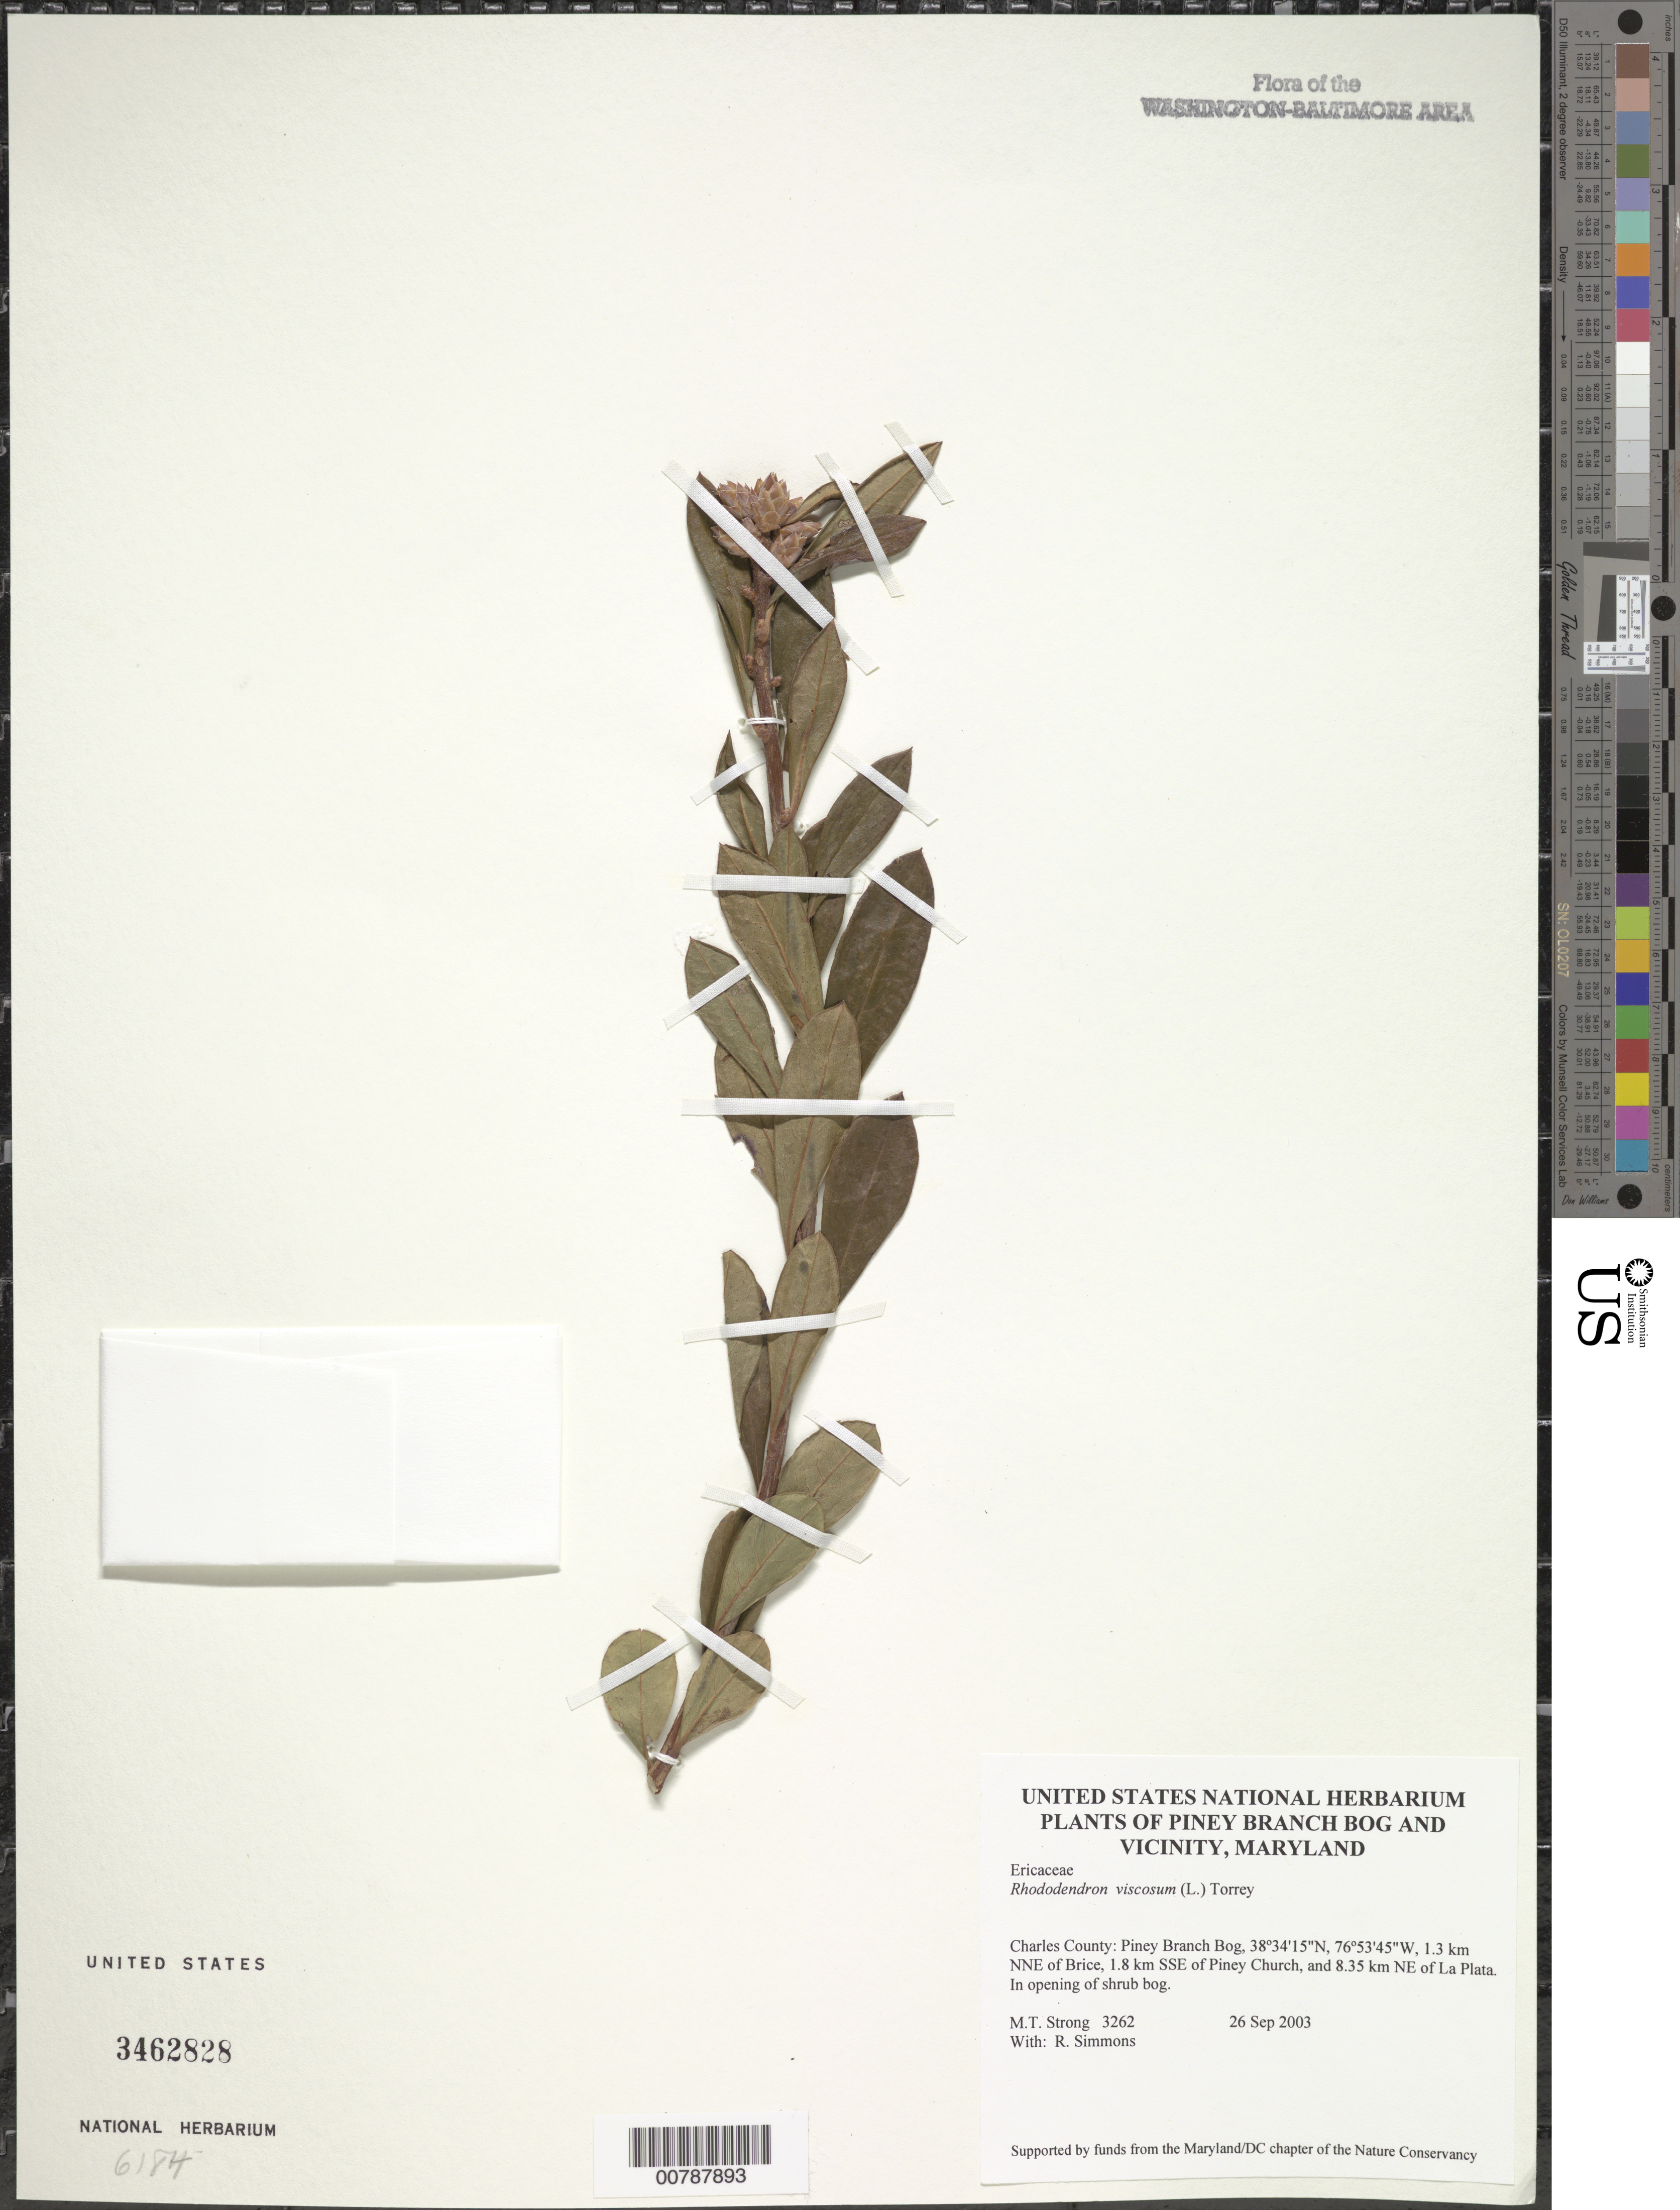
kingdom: Plantae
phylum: Tracheophyta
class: Magnoliopsida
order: Ericales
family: Ericaceae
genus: Rhododendron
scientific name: Rhododendron viscosum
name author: (L.) Torr.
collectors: M. T. Strong & R. H. Simmons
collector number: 3262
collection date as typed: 26 Sep 2003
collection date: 2003-09-26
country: United States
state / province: Maryland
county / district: Charles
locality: Piney Branch Bog, 1.3 km NNE of Brice, 1.8 km SSE of Piney Church, and 8.35 km NE of La Plata.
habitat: In opening of shrub bog.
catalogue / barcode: US 3462828